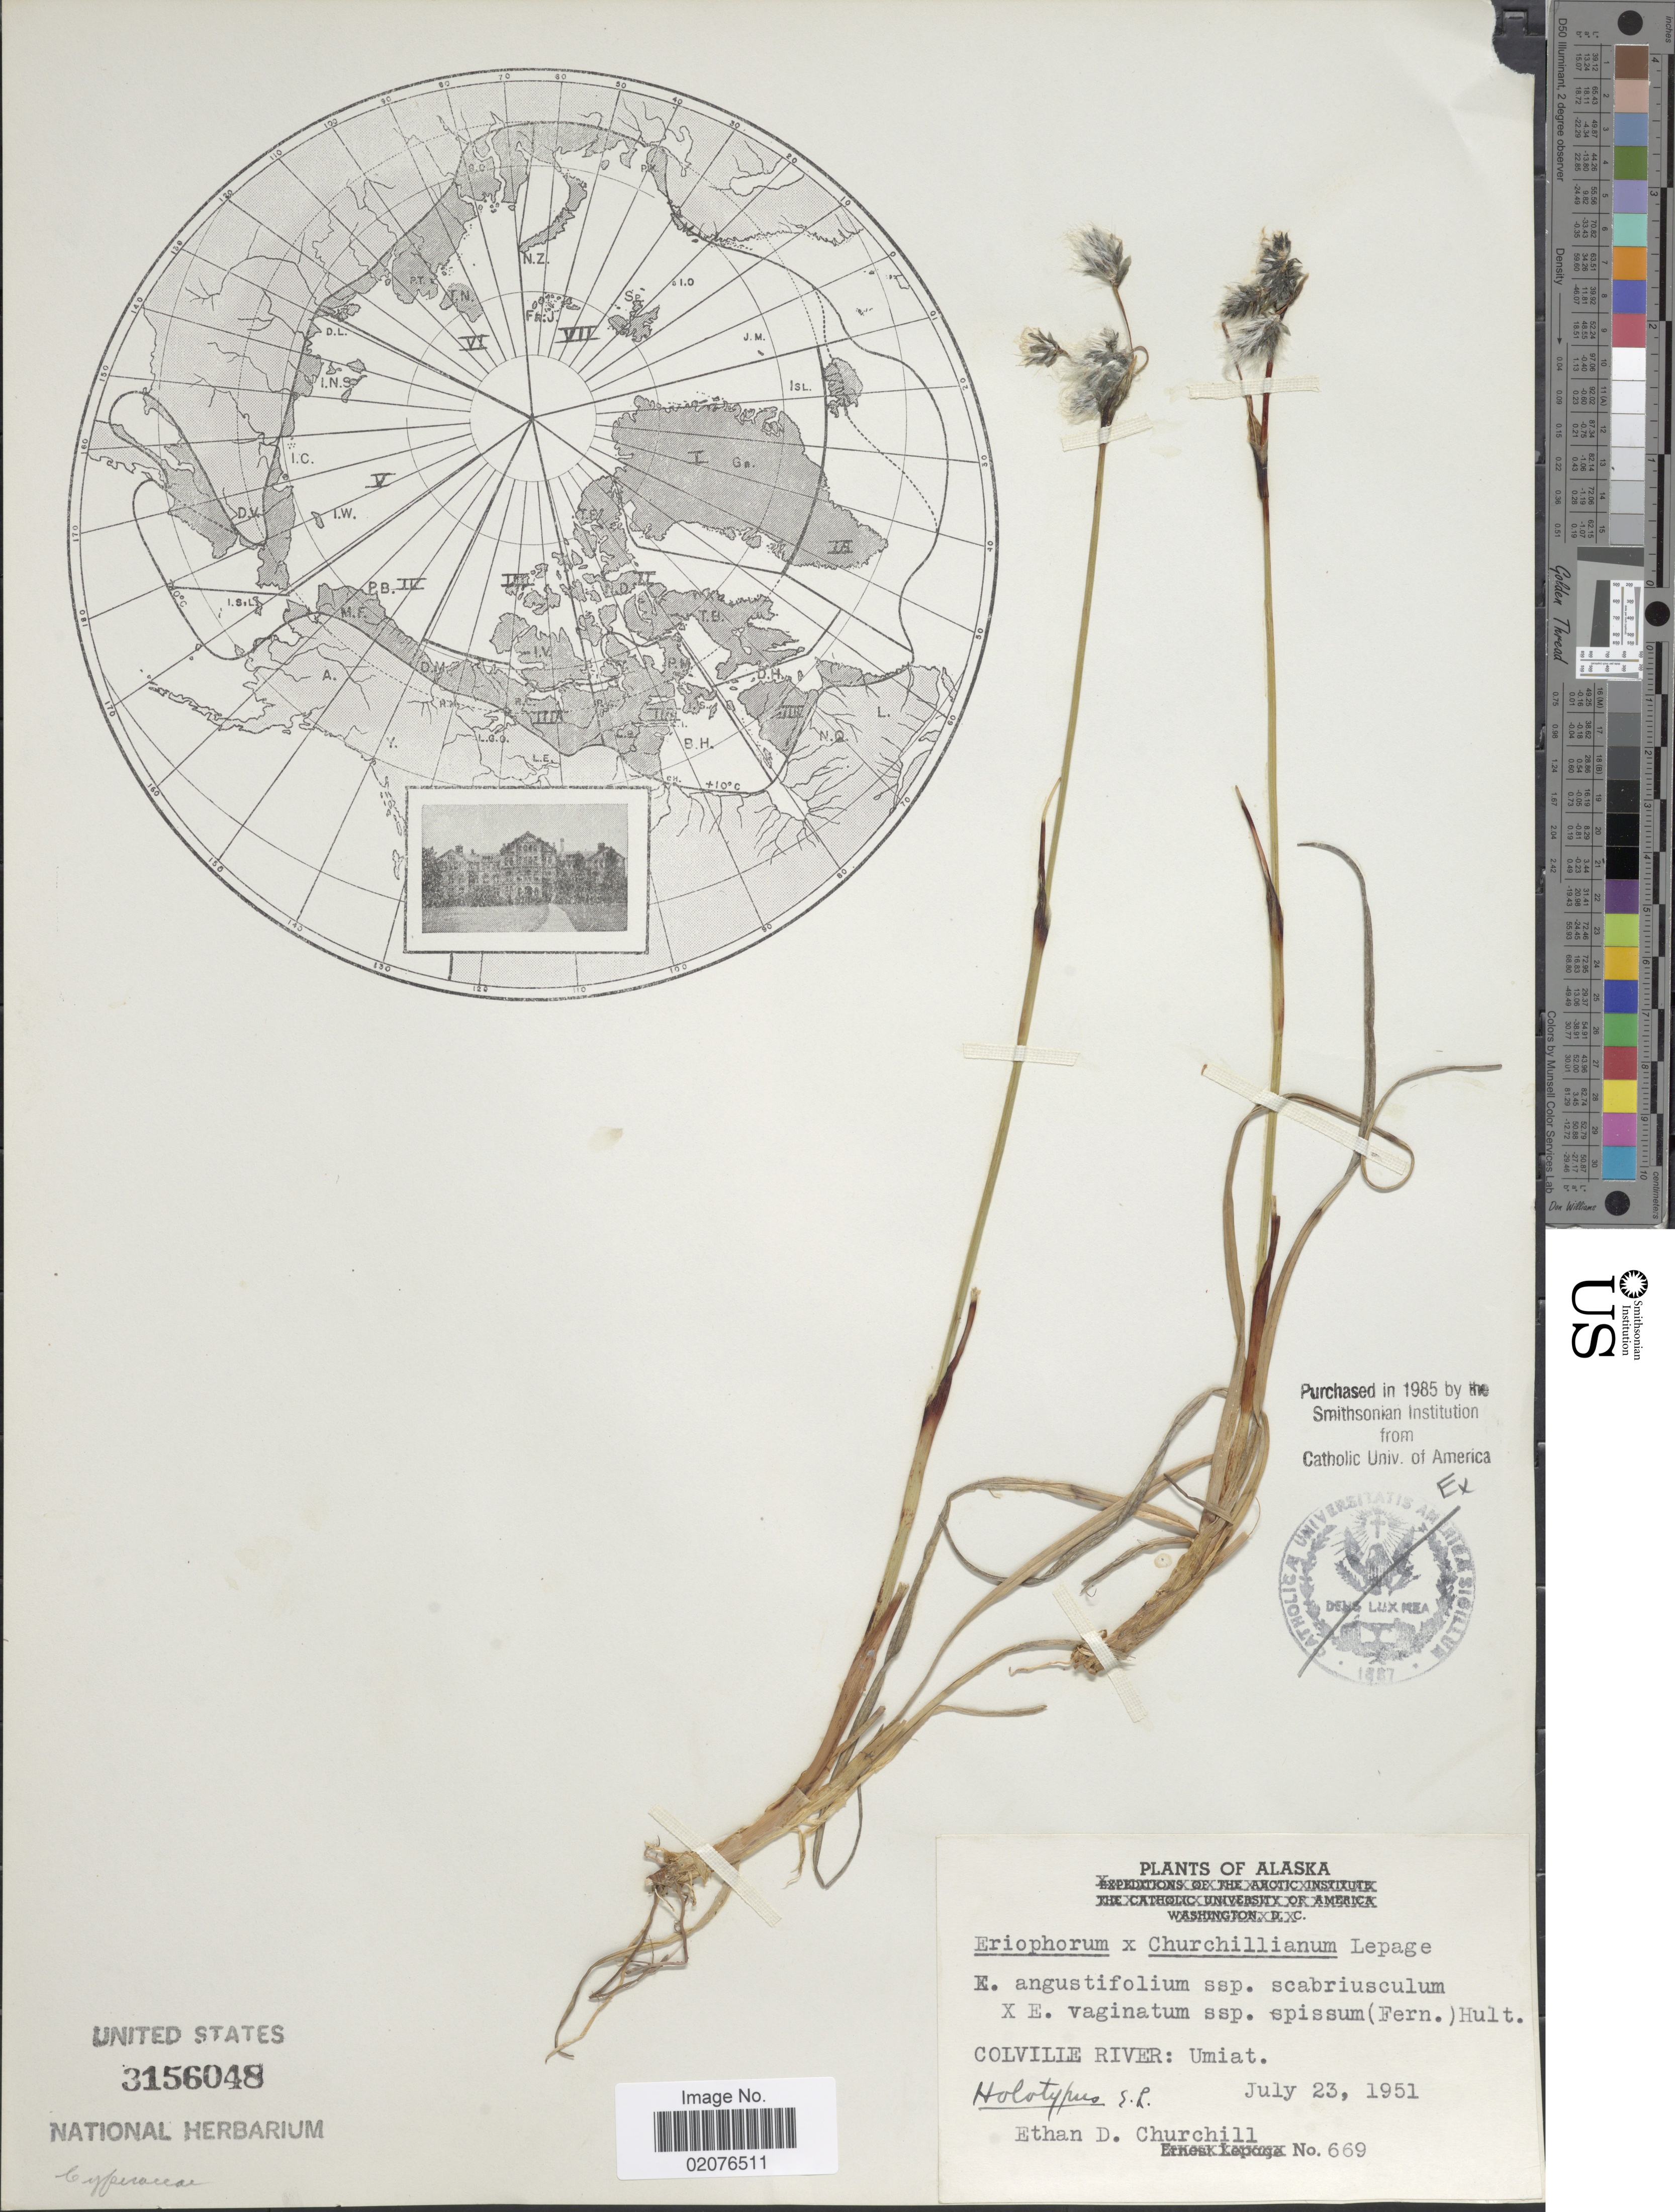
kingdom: Plantae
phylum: Tracheophyta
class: Liliopsida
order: Poales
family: Cyperaceae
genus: Eriophorum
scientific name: Eriophorum angustifolium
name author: Honck.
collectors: E. Churchill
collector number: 669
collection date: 1951-07-23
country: United States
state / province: Alaska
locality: Colville River: Umiat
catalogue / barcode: US 3156048